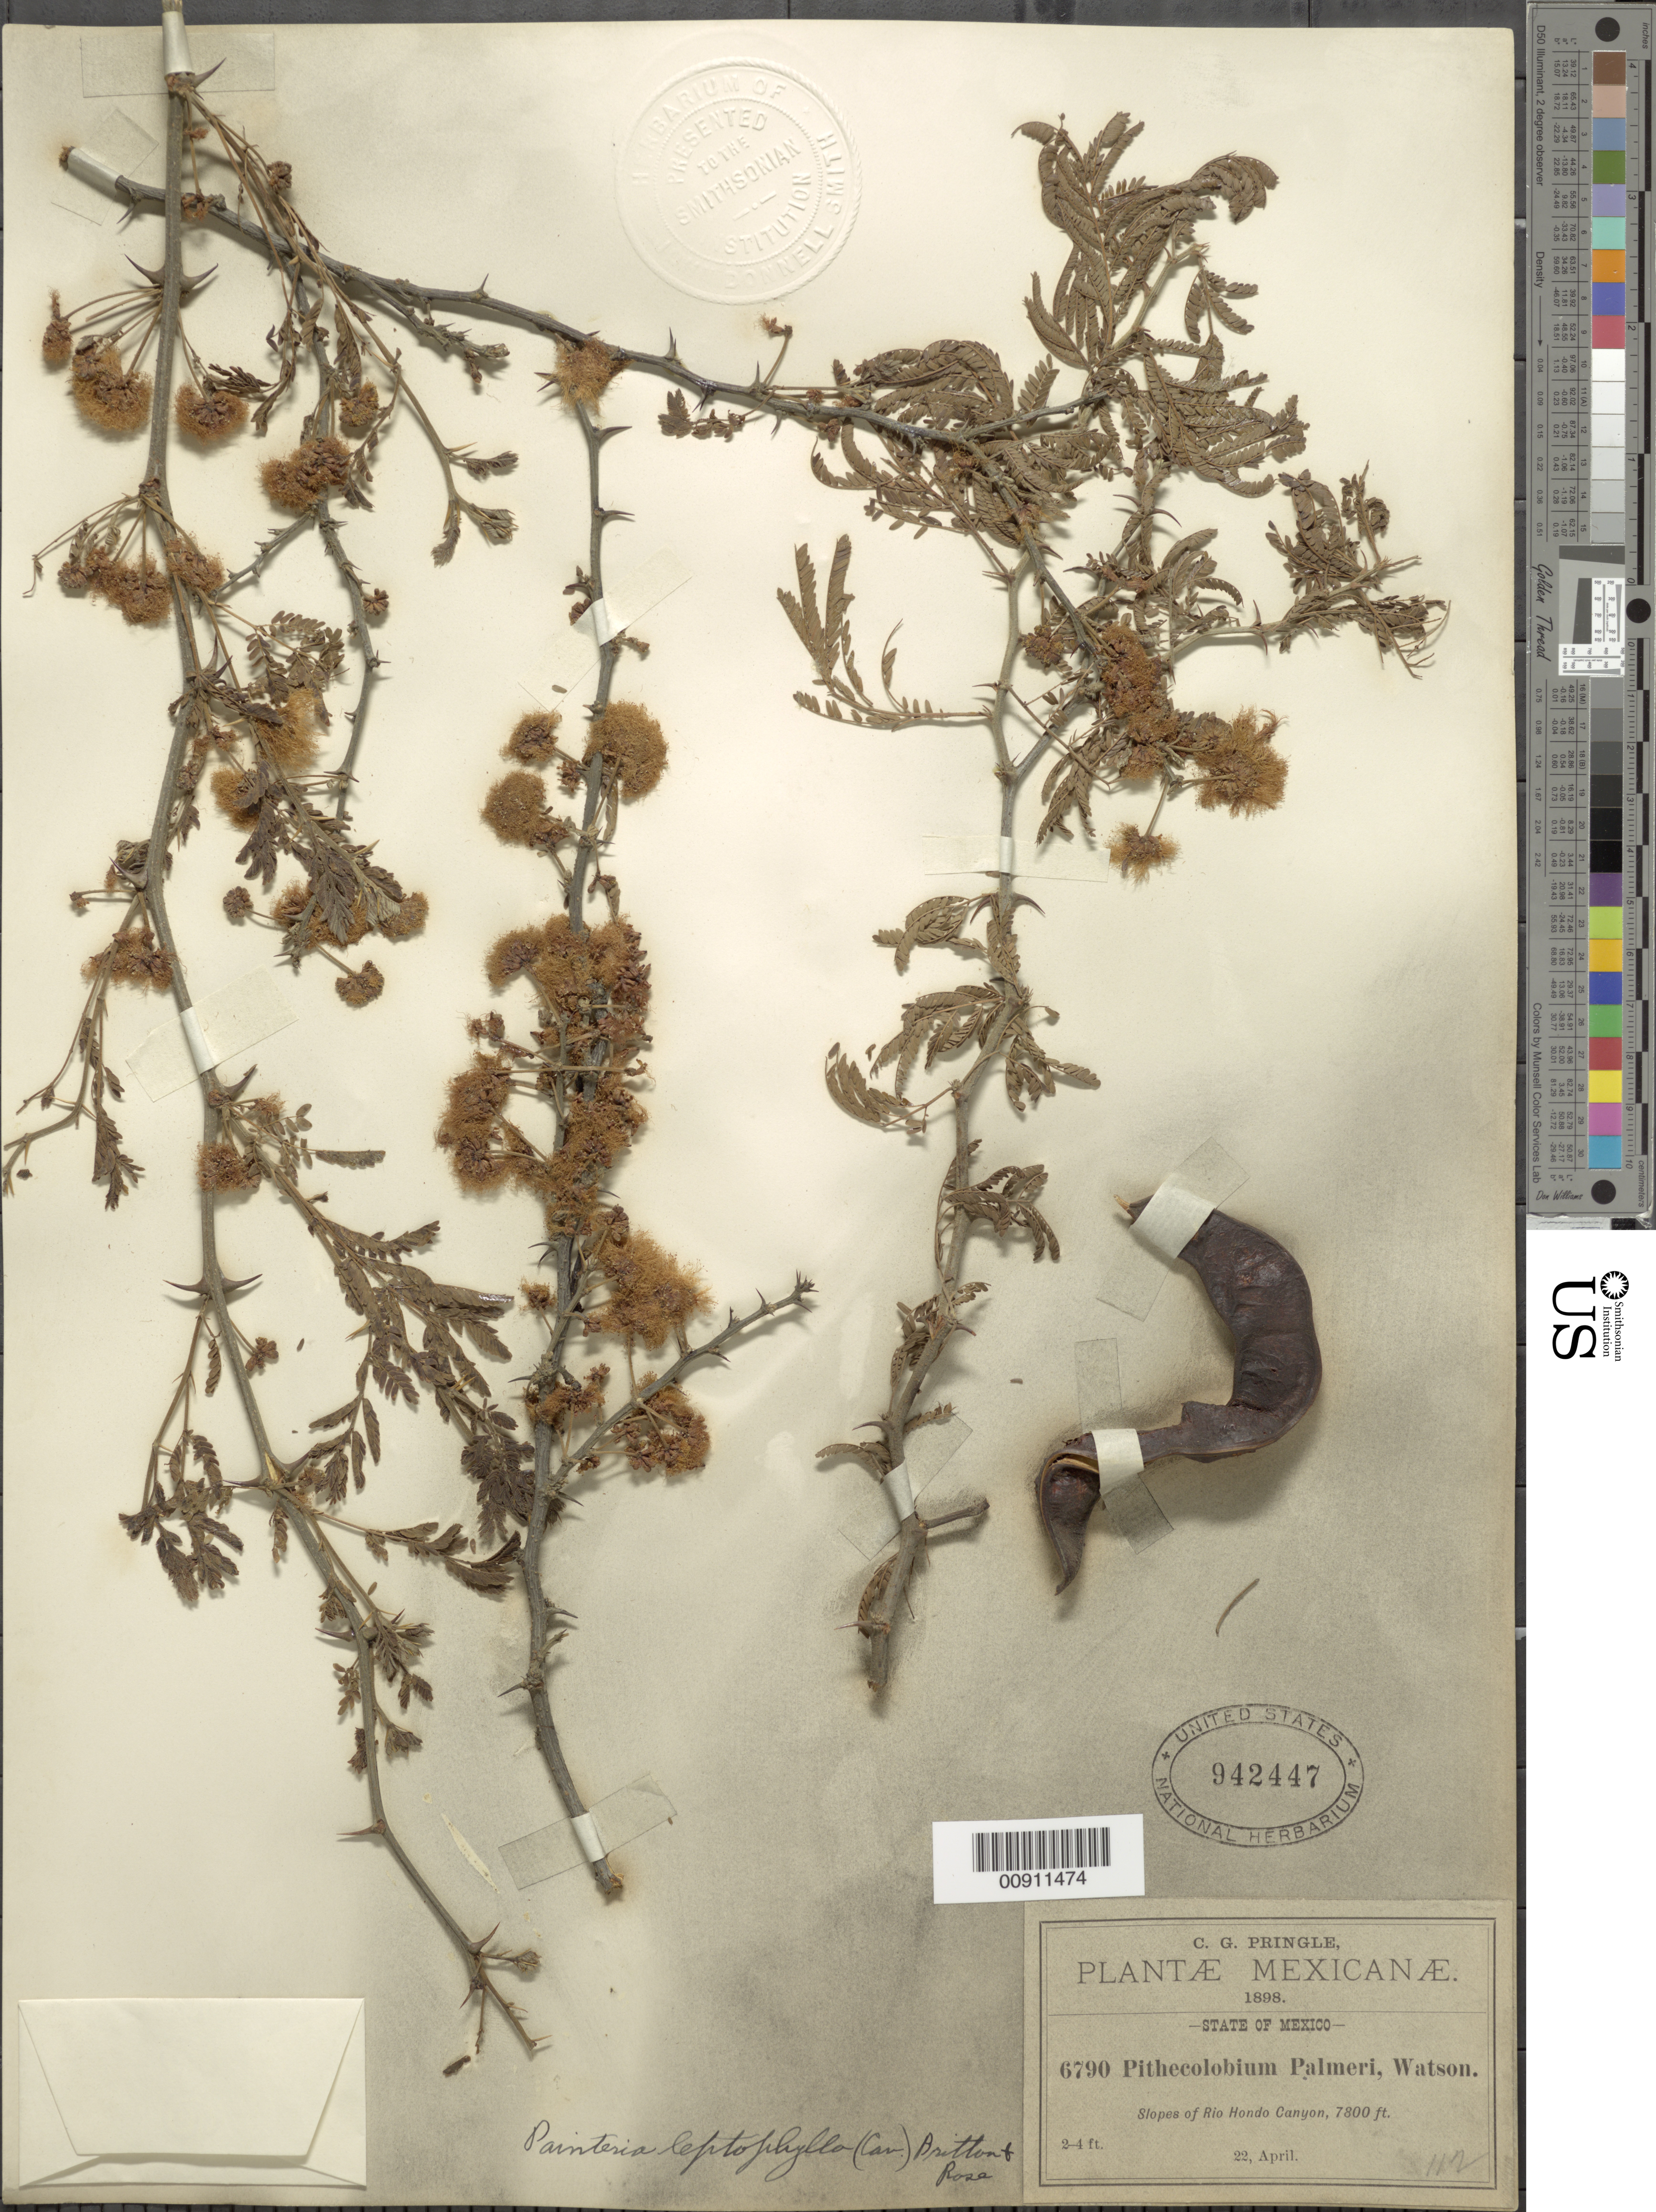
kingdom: Plantae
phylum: Tracheophyta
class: Magnoliopsida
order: Fabales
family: Fabaceae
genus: Ricoa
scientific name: Ricoa leptophylla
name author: (DC.) Duno & Torke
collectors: C. G. Pringle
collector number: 6790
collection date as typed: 22 Apr 1898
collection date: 1898-04-22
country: Mexico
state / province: México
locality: Slopes of Río Hondo Canyon.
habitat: Slopes of Canyon.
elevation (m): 2377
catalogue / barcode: US 942447